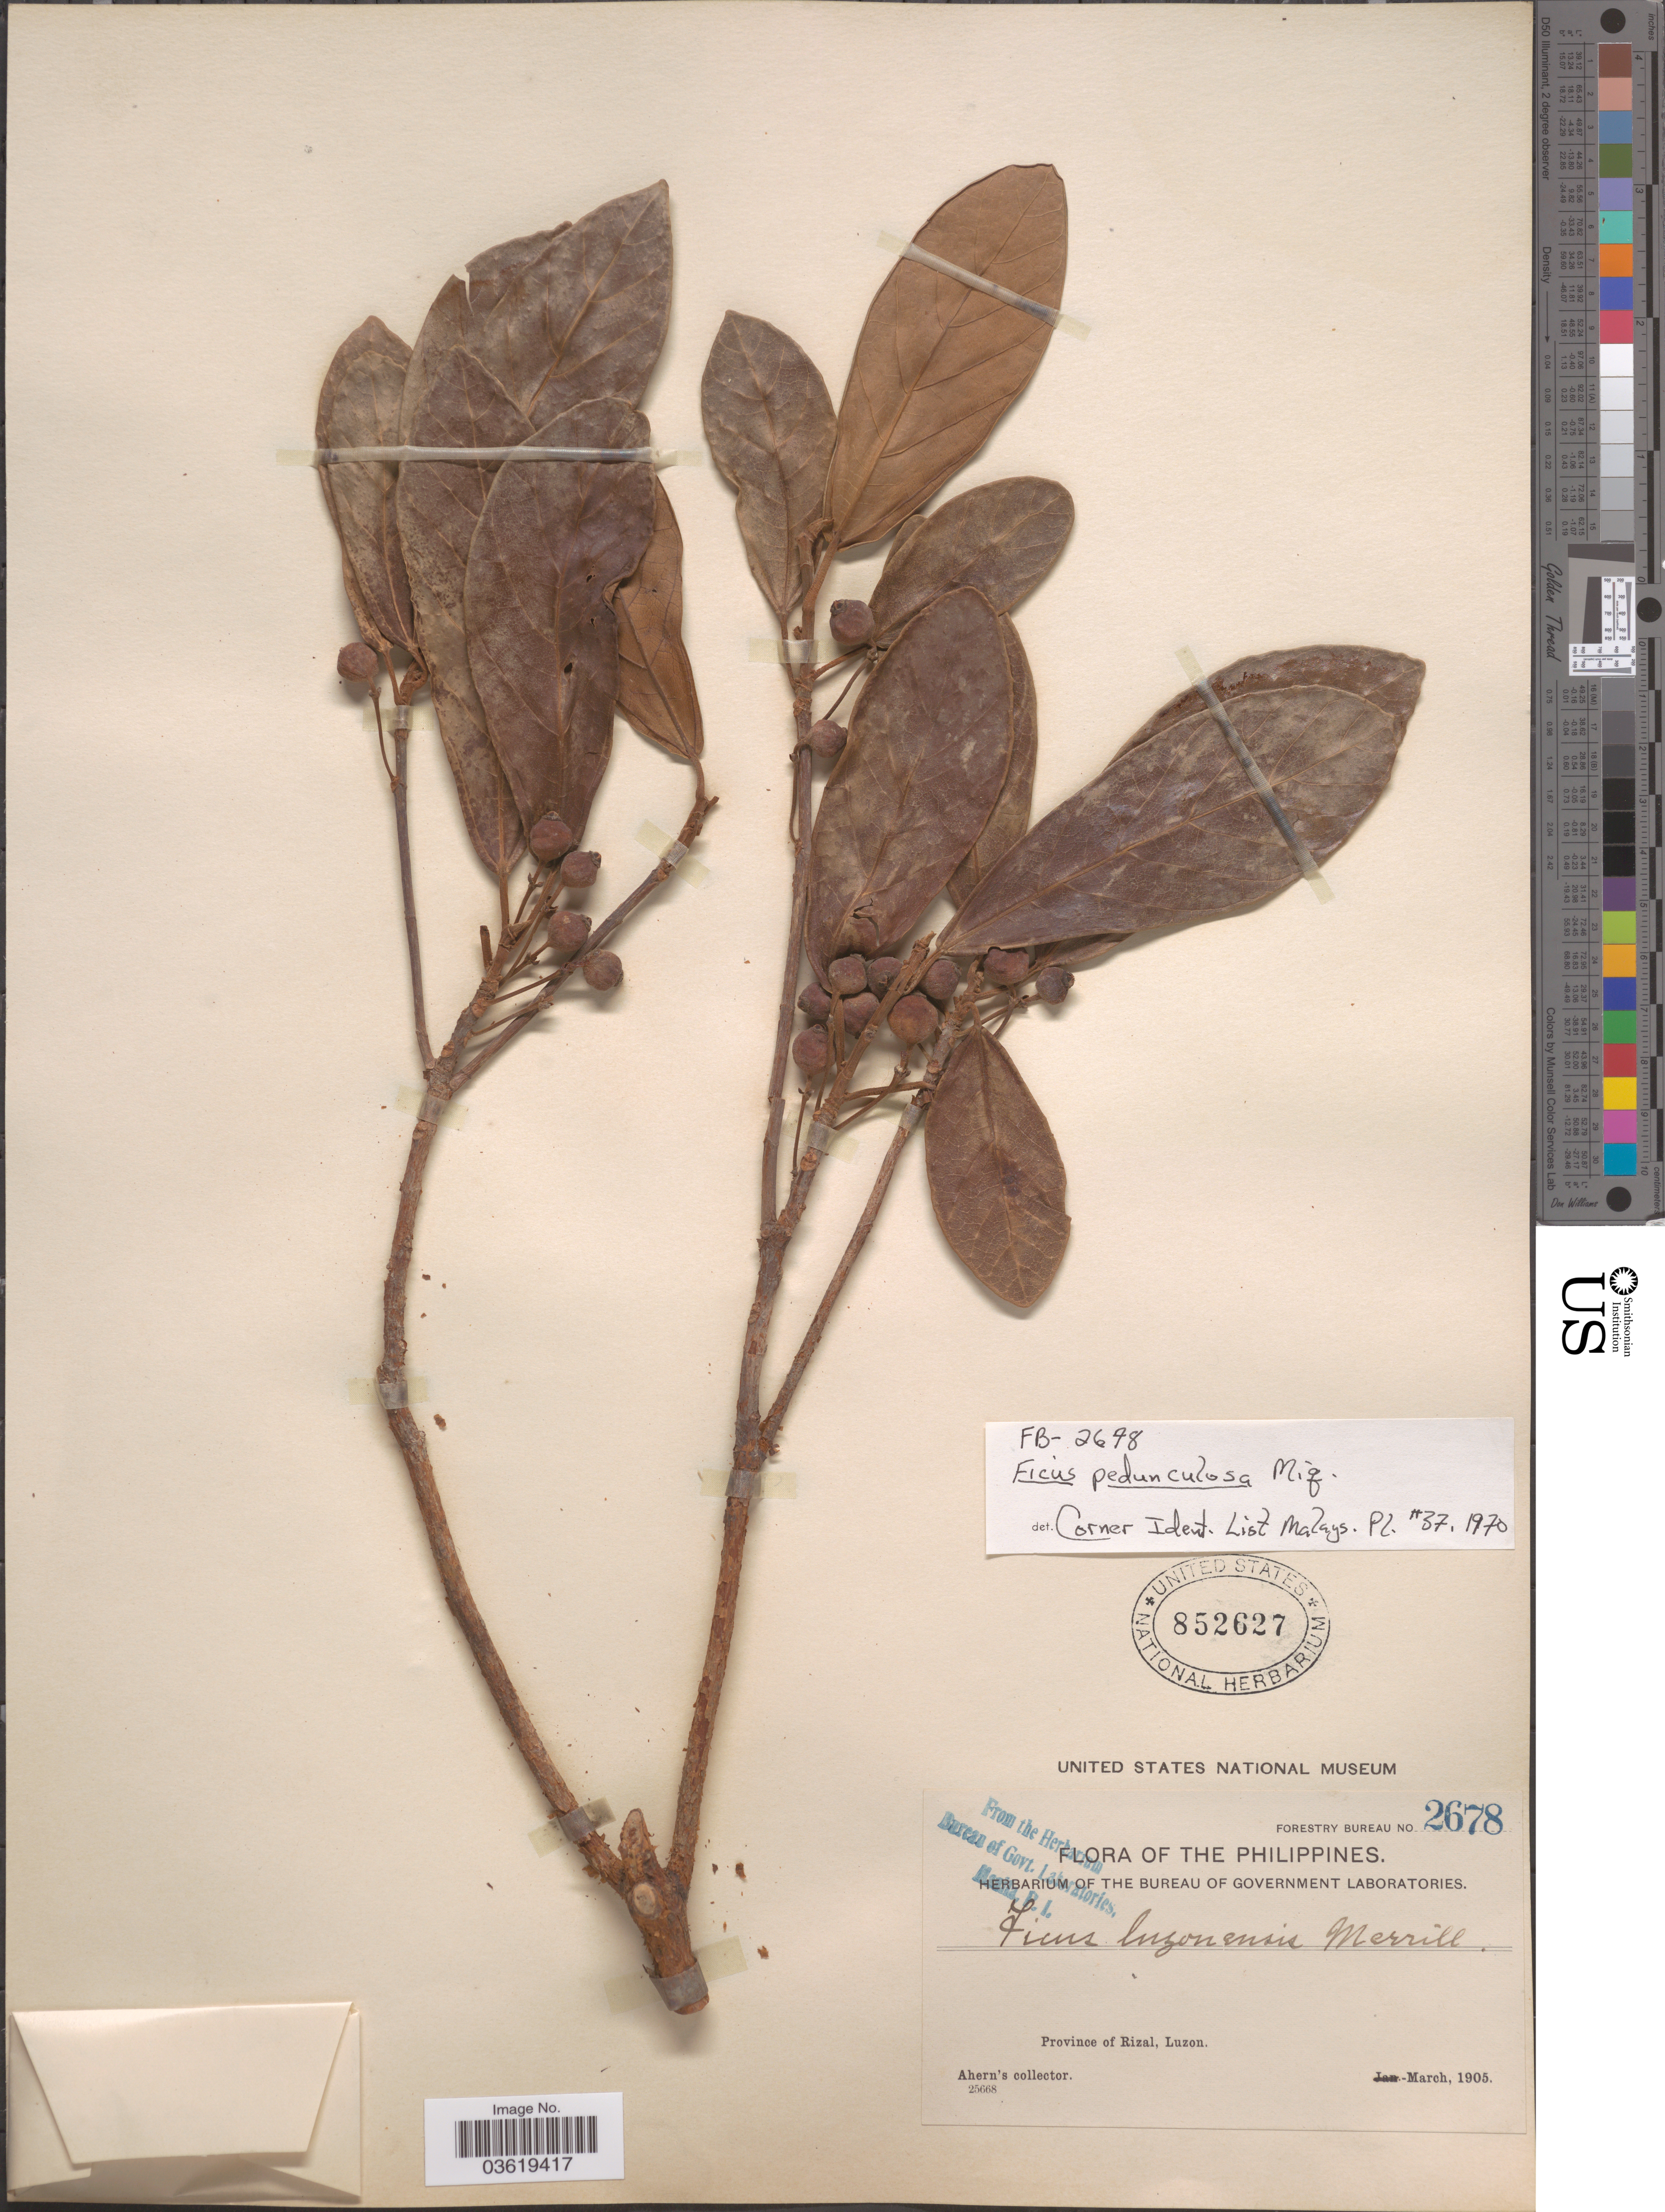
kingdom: Plantae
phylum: Tracheophyta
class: Magnoliopsida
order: Rosales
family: Moraceae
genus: Ficus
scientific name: Ficus pedunculosa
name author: Miq.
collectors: Ahern's collector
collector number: Forestry Bureau 2678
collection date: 1905-03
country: Philippines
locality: Province of Rizal.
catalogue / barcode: US 852627